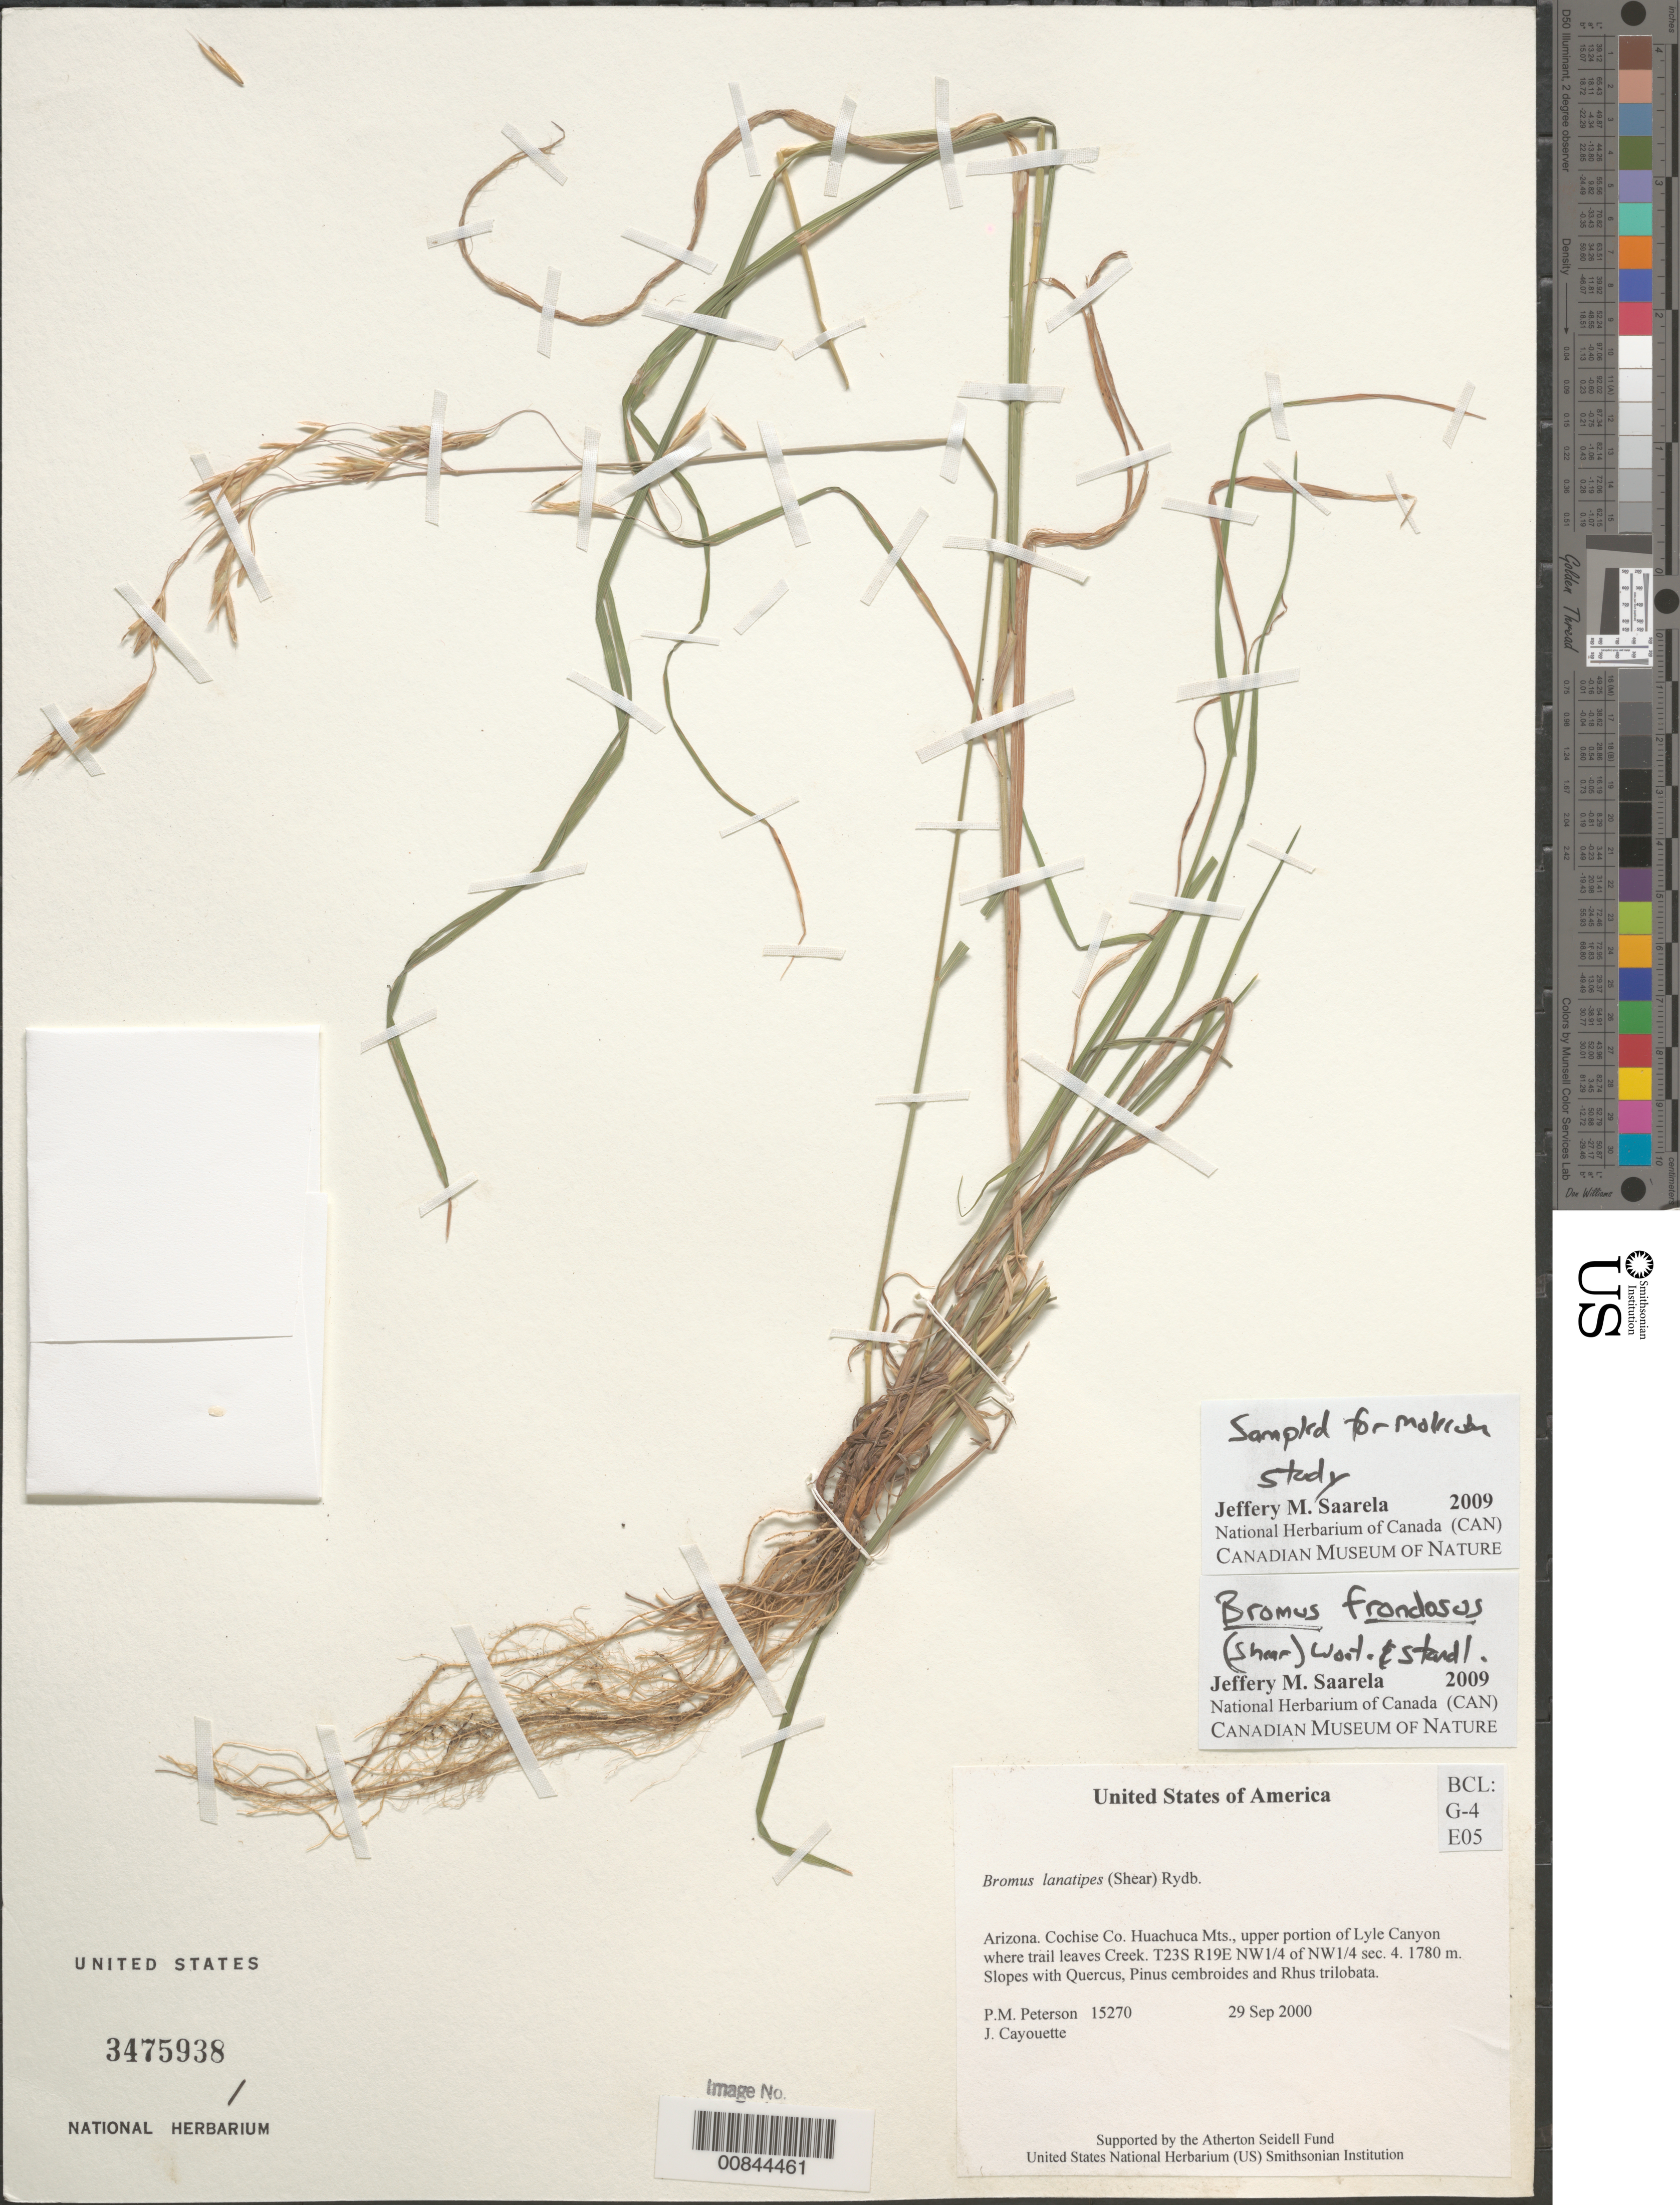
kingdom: Plantae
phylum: Tracheophyta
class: Liliopsida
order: Poales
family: Poaceae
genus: Bromus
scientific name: Bromus frondosus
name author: (Shear) Wooton & Standl.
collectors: P. M. Peterson & J. Cayouette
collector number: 15270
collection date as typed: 29 Sep 2000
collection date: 2000-09-29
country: United States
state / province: Arizona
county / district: Cochise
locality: Huachuca Mts., upper portion of Lyle Canyon where trail leaves Creek. T23S R19E NW1/4 of NW1/4 sec. 4.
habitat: Slopes with Quercus, Pinus cembroides and Rhus trilobata.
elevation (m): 1780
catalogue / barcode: US 3475938